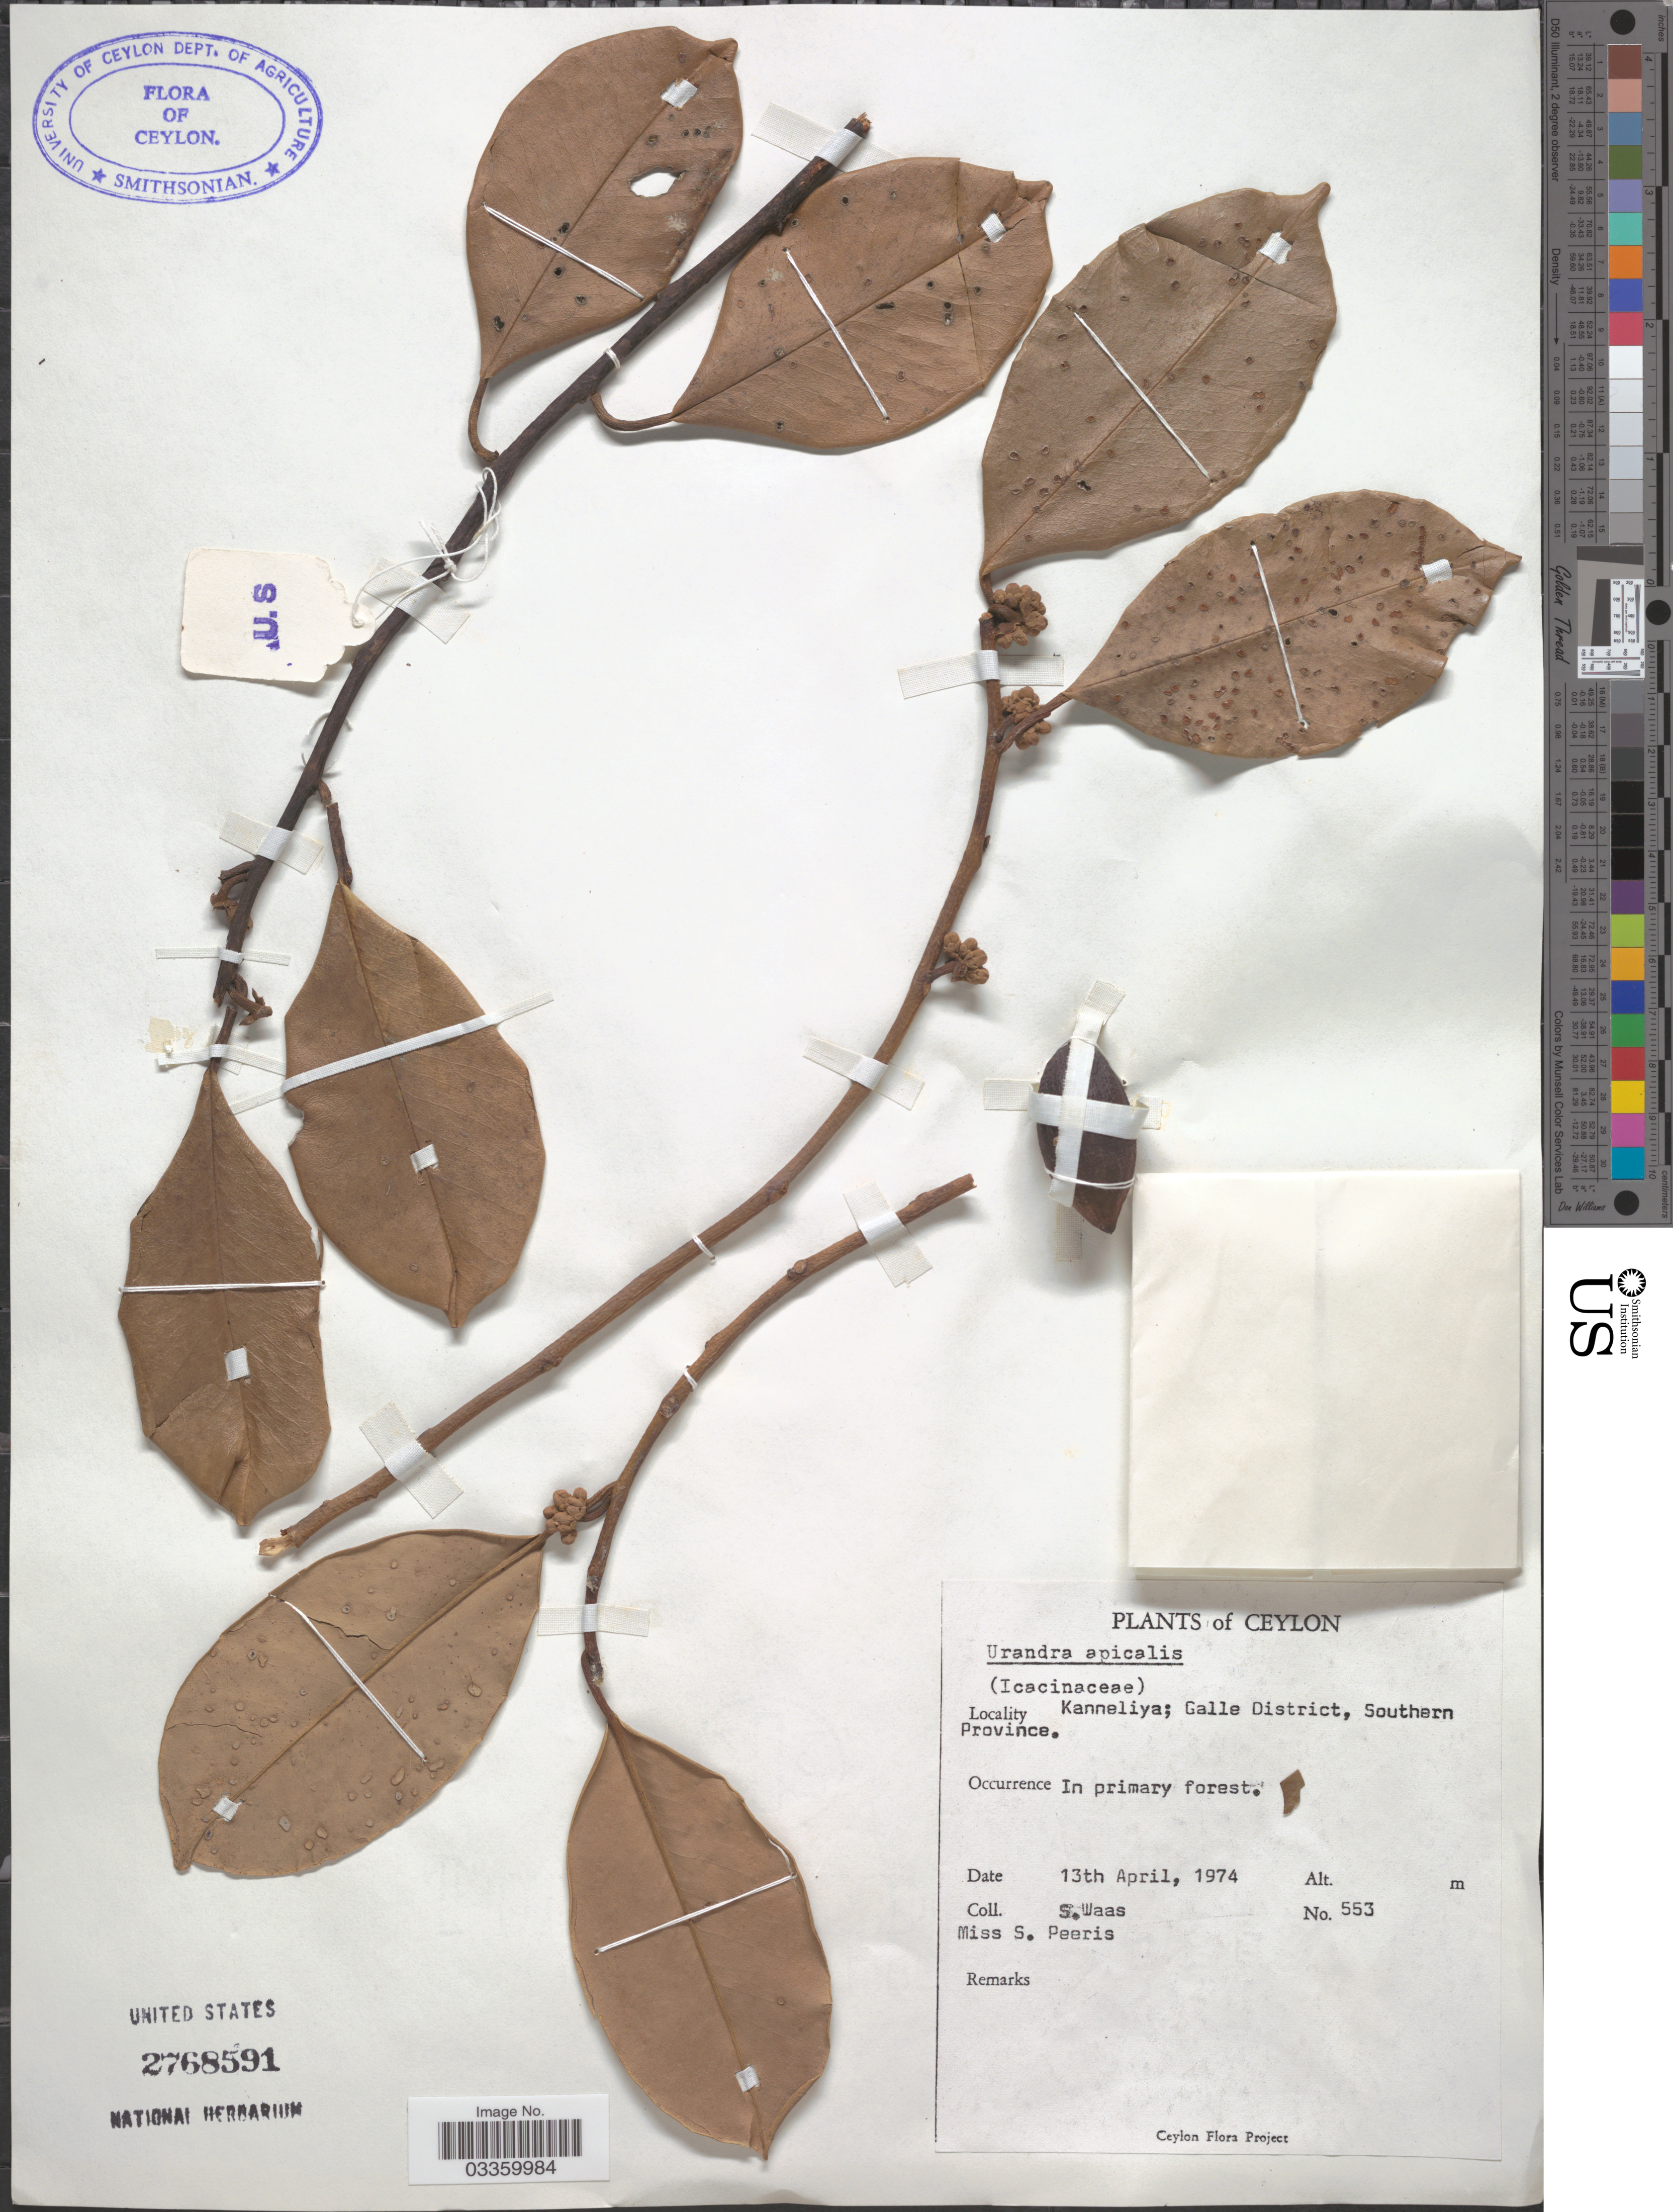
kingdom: Plantae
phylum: Tracheophyta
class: Magnoliopsida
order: Cardiopteridales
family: Stemonuraceae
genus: Stemonurus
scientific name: Stemonurus apicalis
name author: (Thwaites) Miers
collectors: S. Waas & S. Peeris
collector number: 553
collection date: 1974-04-13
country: Sri Lanka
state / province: Southern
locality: Ceylon. Kanneliya; Galle District.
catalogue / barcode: US 2768591